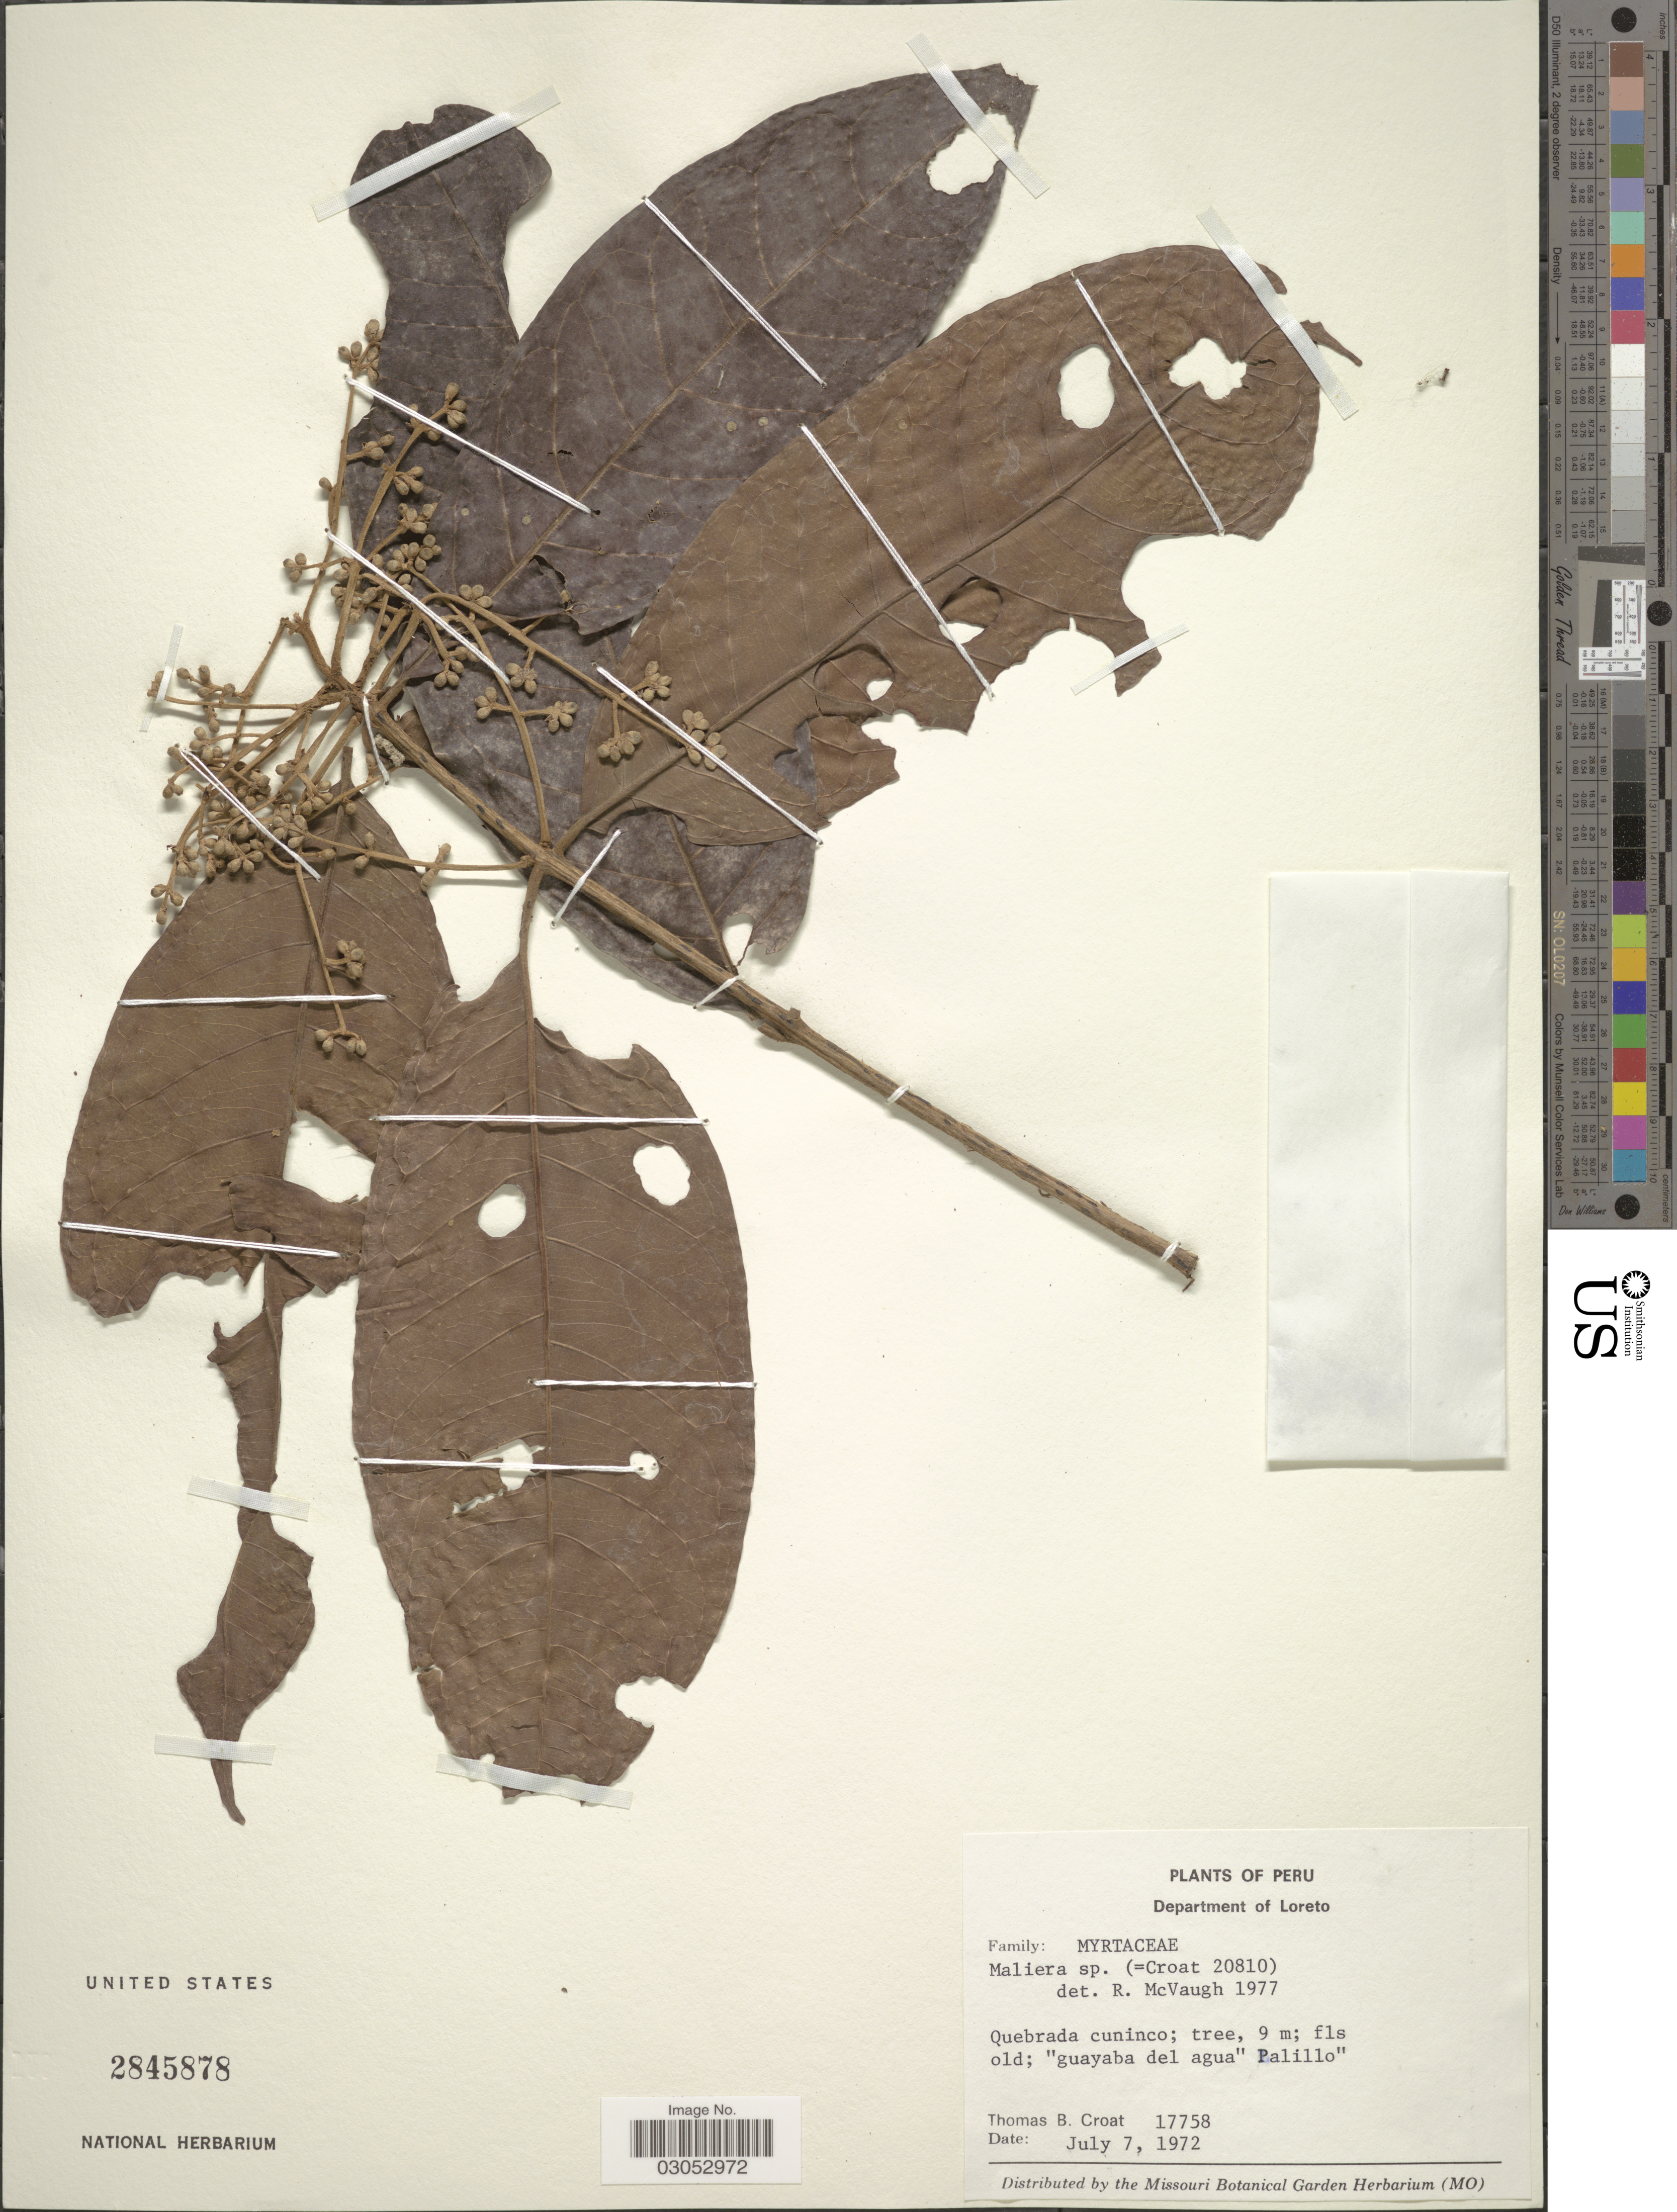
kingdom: Plantae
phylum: Tracheophyta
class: Magnoliopsida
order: Myrtales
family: Myrtaceae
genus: Myrcia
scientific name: Myrcia cuspidata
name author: (Mart. ex DC.) A.R. Lourenço & E. Lucas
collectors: T. B. Croat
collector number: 17758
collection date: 1972-07-07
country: Peru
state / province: Loreto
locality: Department of Loreto, Quebrada cuninco.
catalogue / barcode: US 2845878